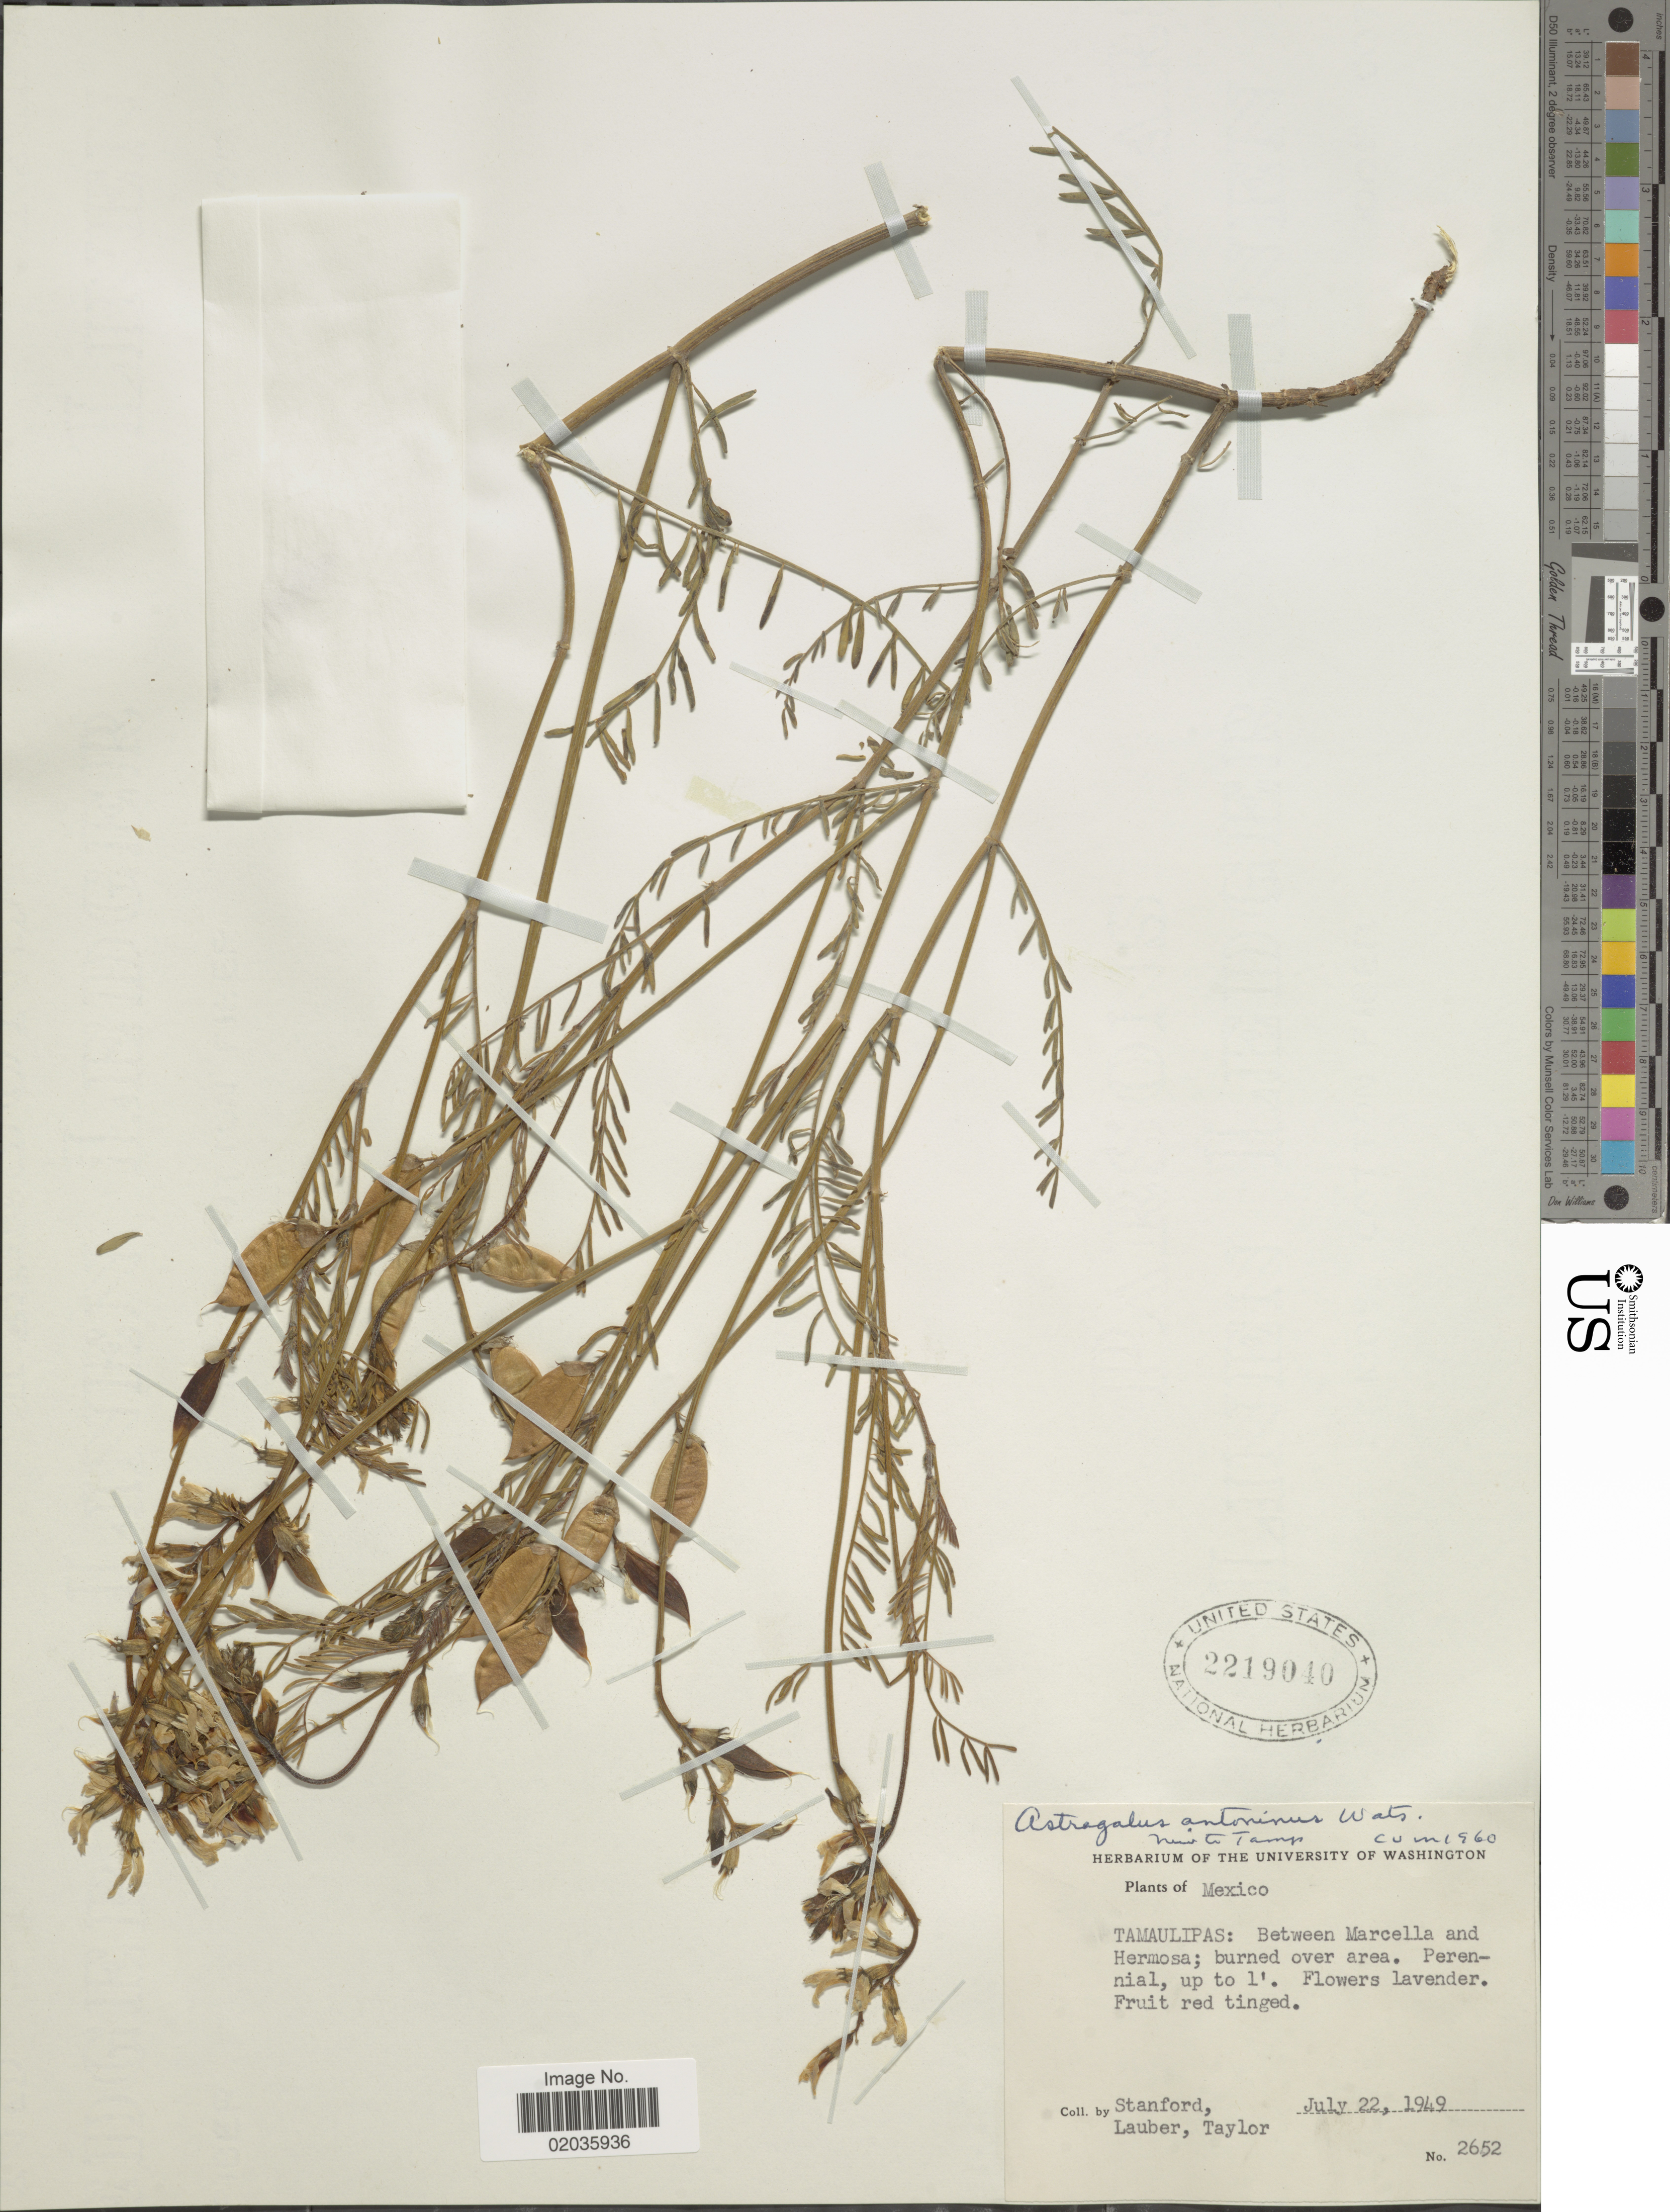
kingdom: Plantae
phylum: Tracheophyta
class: Magnoliopsida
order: Fabales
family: Fabaceae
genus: Astragalus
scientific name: Astragalus coriaceus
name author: Hemsl.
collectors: -. Stanford & L. Taylor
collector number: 2652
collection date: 1949-07-22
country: Mexico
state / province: Tamaulipas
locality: Mexico: Tamaulipas: Between Marcella and Hermosa.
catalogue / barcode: US 2219040